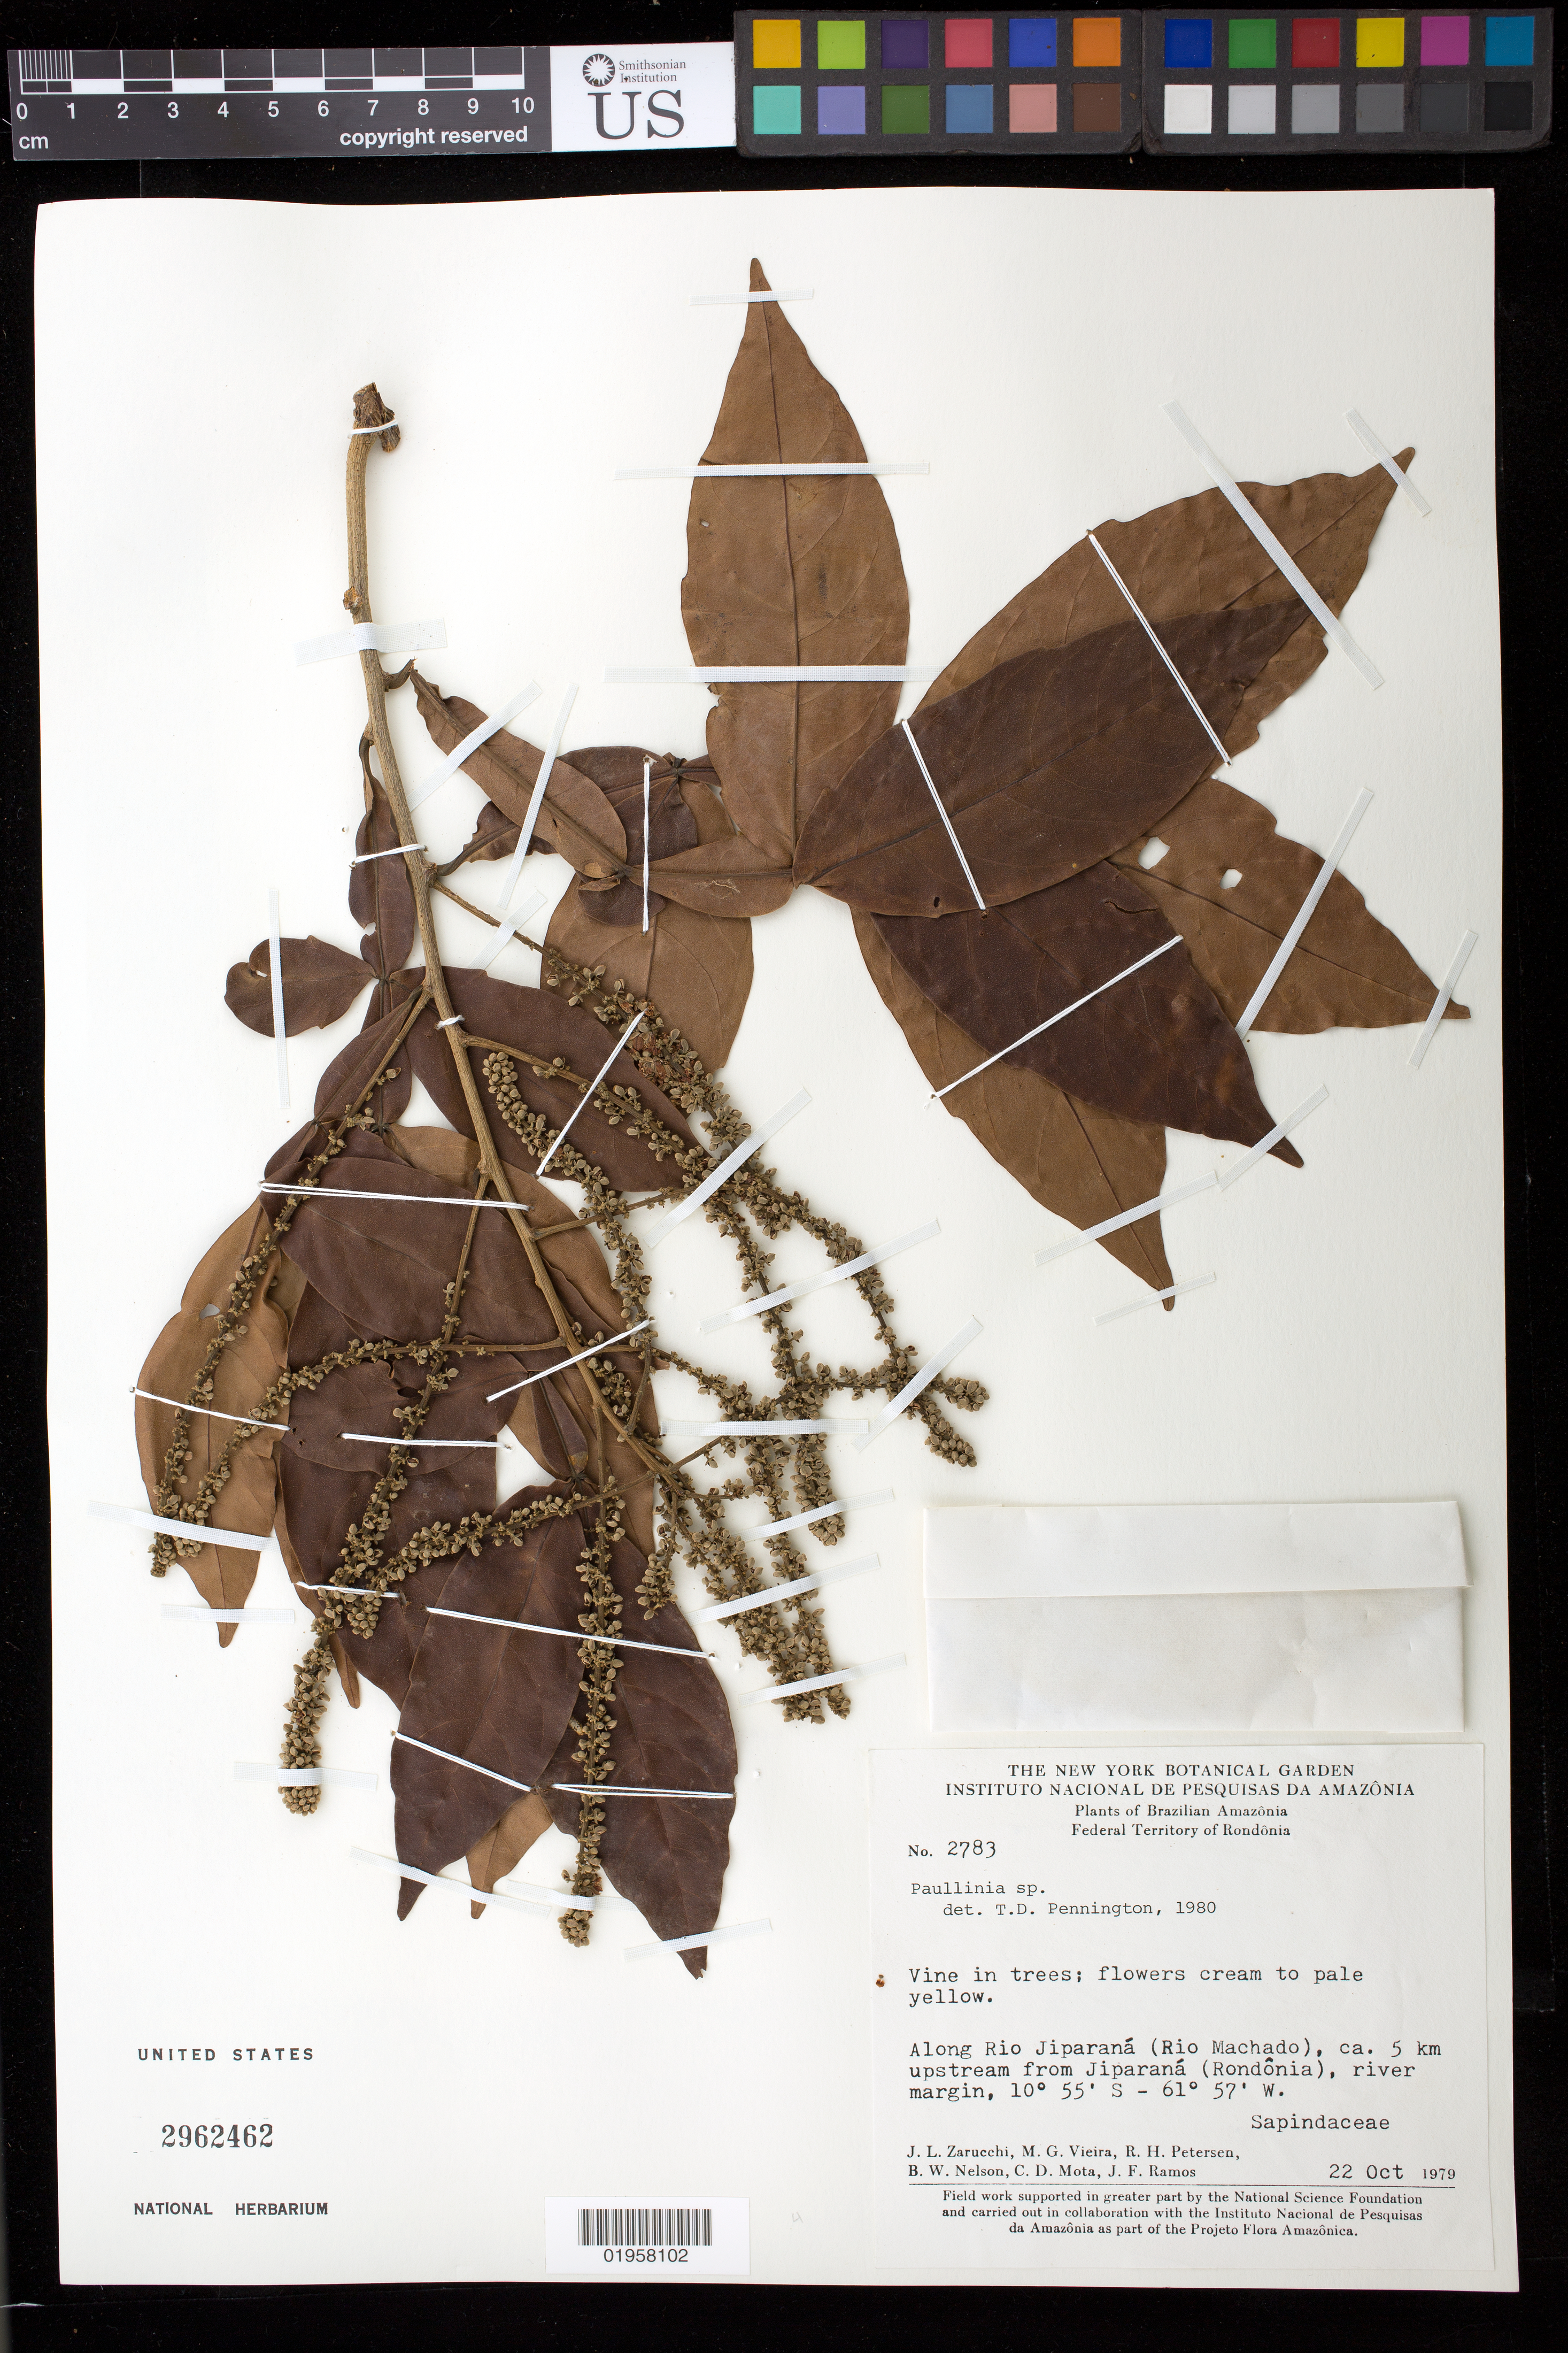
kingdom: Plantae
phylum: Tracheophyta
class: Magnoliopsida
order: Sapindales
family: Sapindaceae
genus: Paullinia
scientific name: Paullinia sp.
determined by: Pennington, T. D., (K)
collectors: J. L. Zarucchi, M. G. Vieira, R. H. Petersen, B. W. Nelson, C. D. A. Mota & J. F. Ramos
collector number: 2783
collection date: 1979-10-22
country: Brazil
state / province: Rondônia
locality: Rio Jiparaná (Rio Machado), ca. 5 km upstream from Jiparaná (Rondônia)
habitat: River margin, in trees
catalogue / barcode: US 2962462